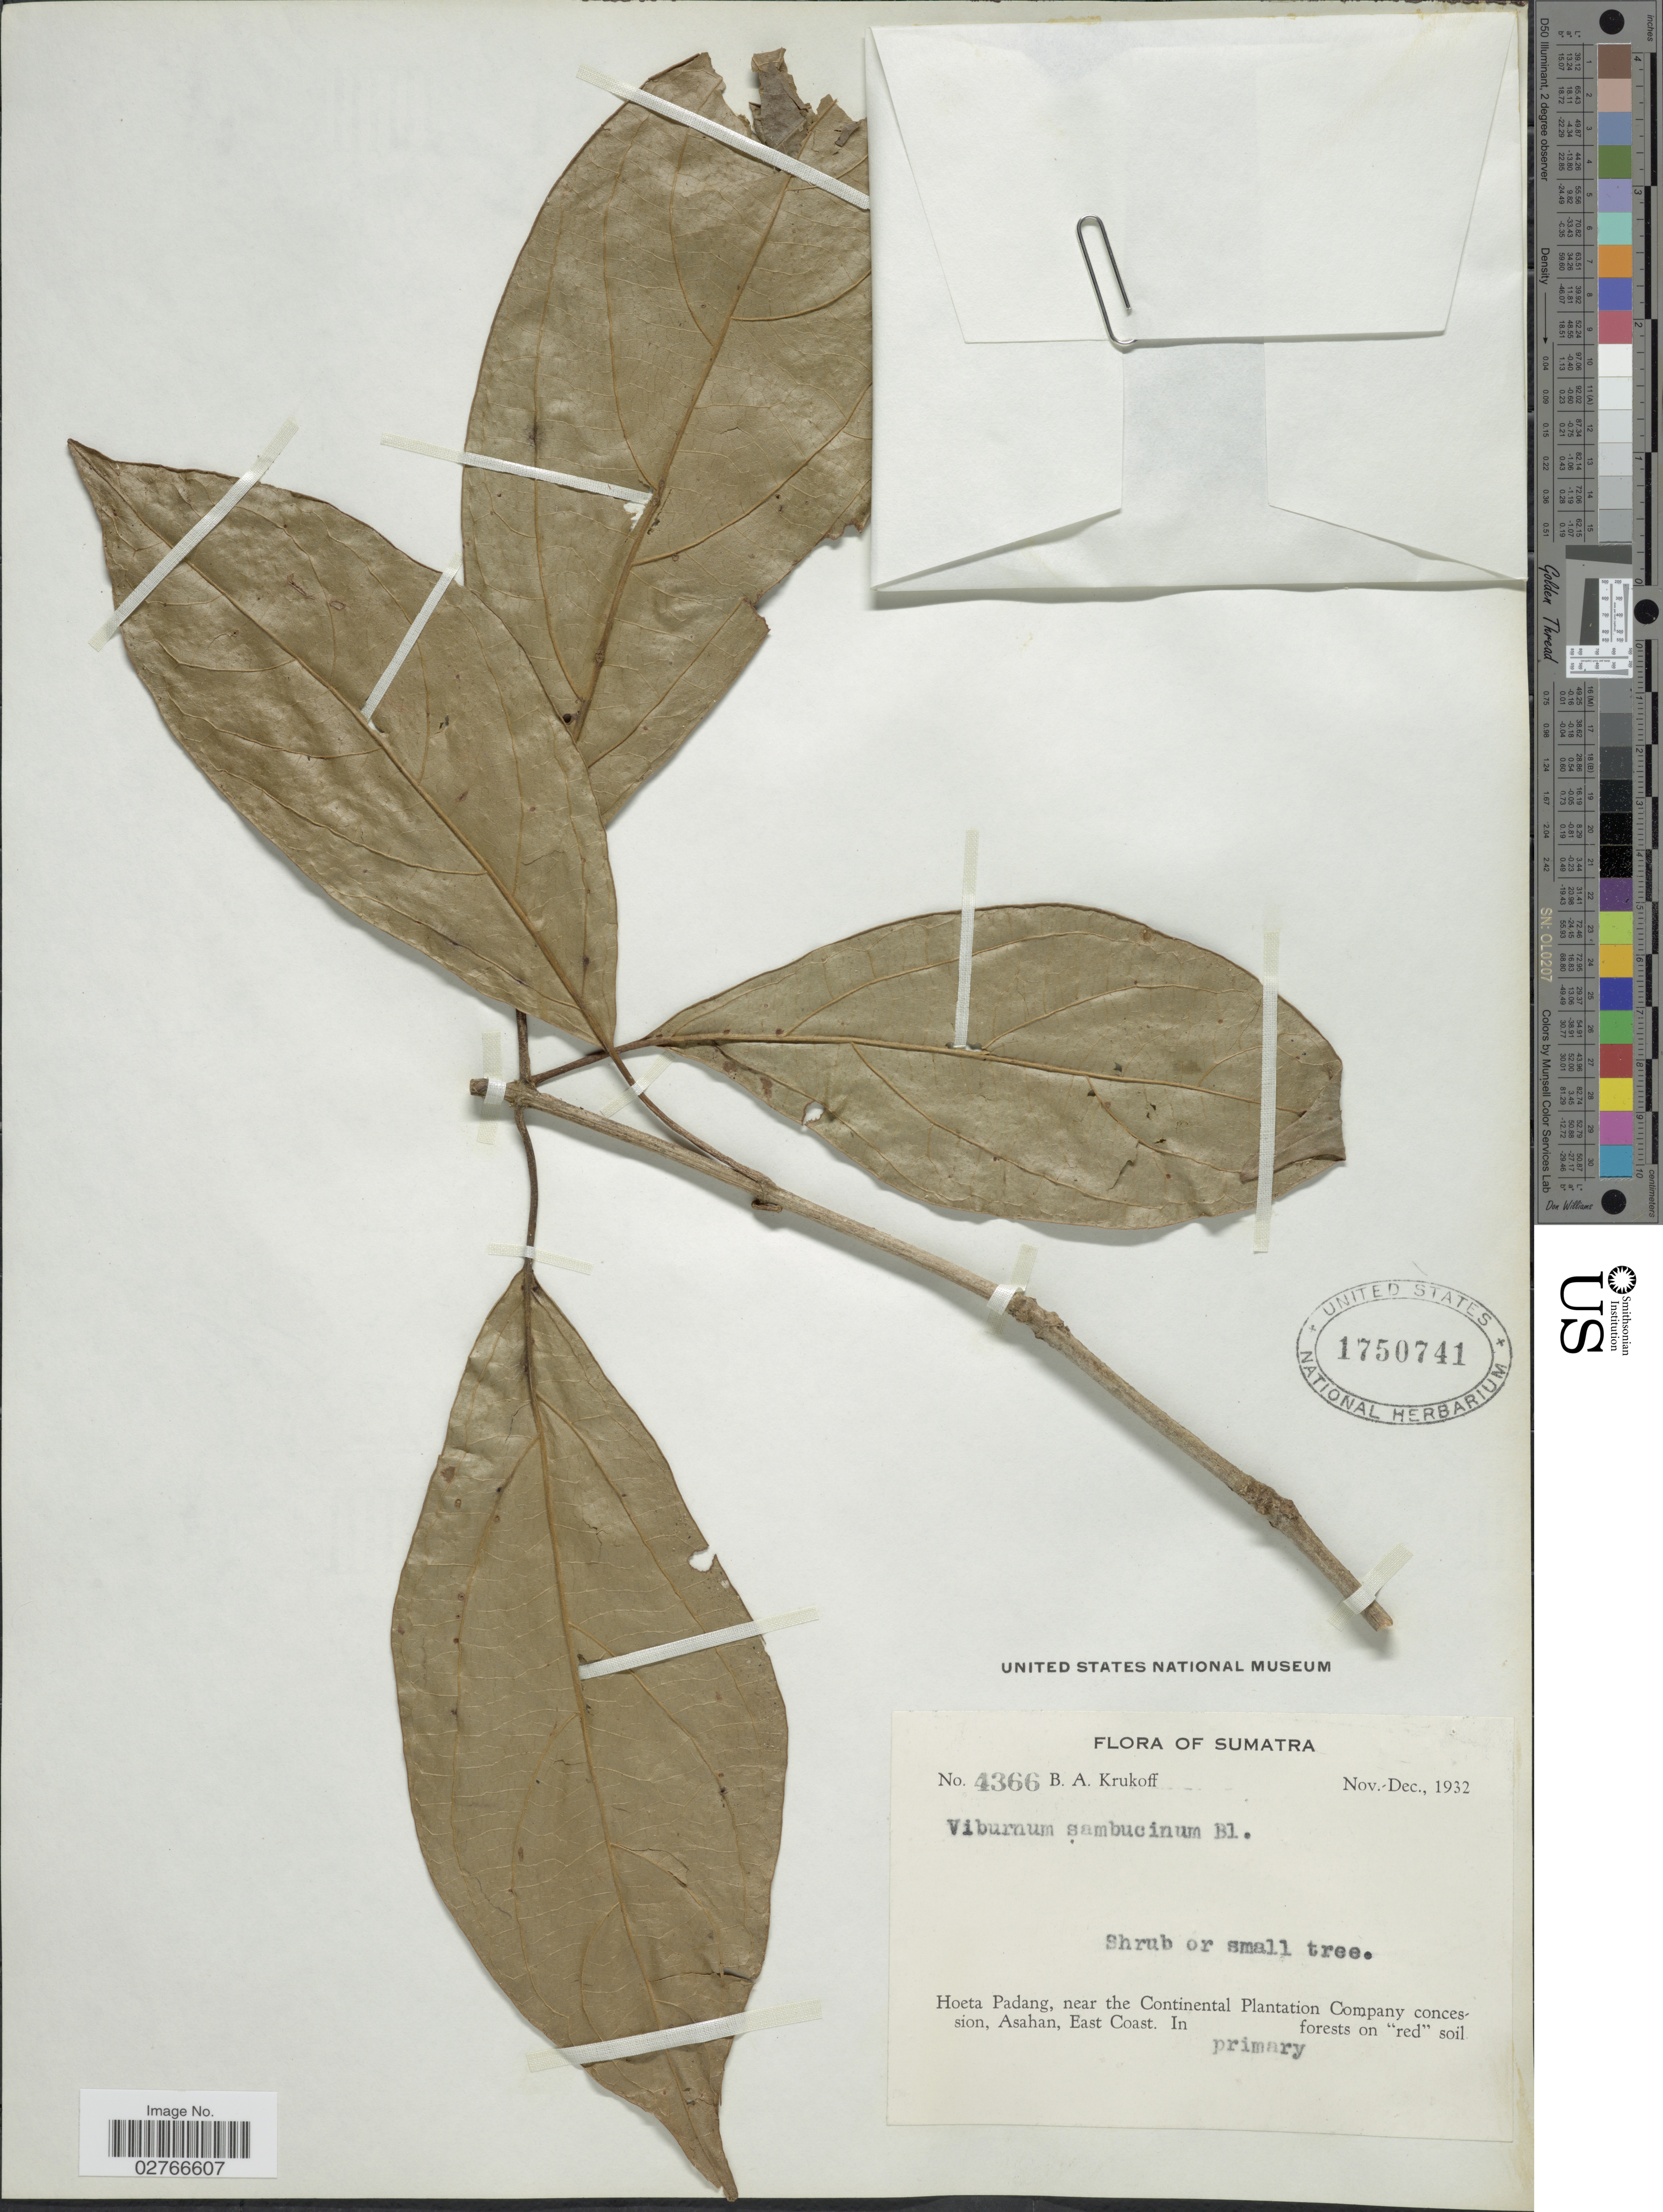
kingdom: Plantae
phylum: Tracheophyta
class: Magnoliopsida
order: Dipsacales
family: Viburnaceae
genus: Viburnum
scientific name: Viburnum sambucinum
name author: Reinw. ex Blume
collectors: B. A. Krukoff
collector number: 4366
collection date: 1932-11/1932-12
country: Indonesia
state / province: Sumatra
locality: Hoeta Padang, near the Continental Plantation Company concession, Asahan, East Coast.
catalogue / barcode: US 1750741